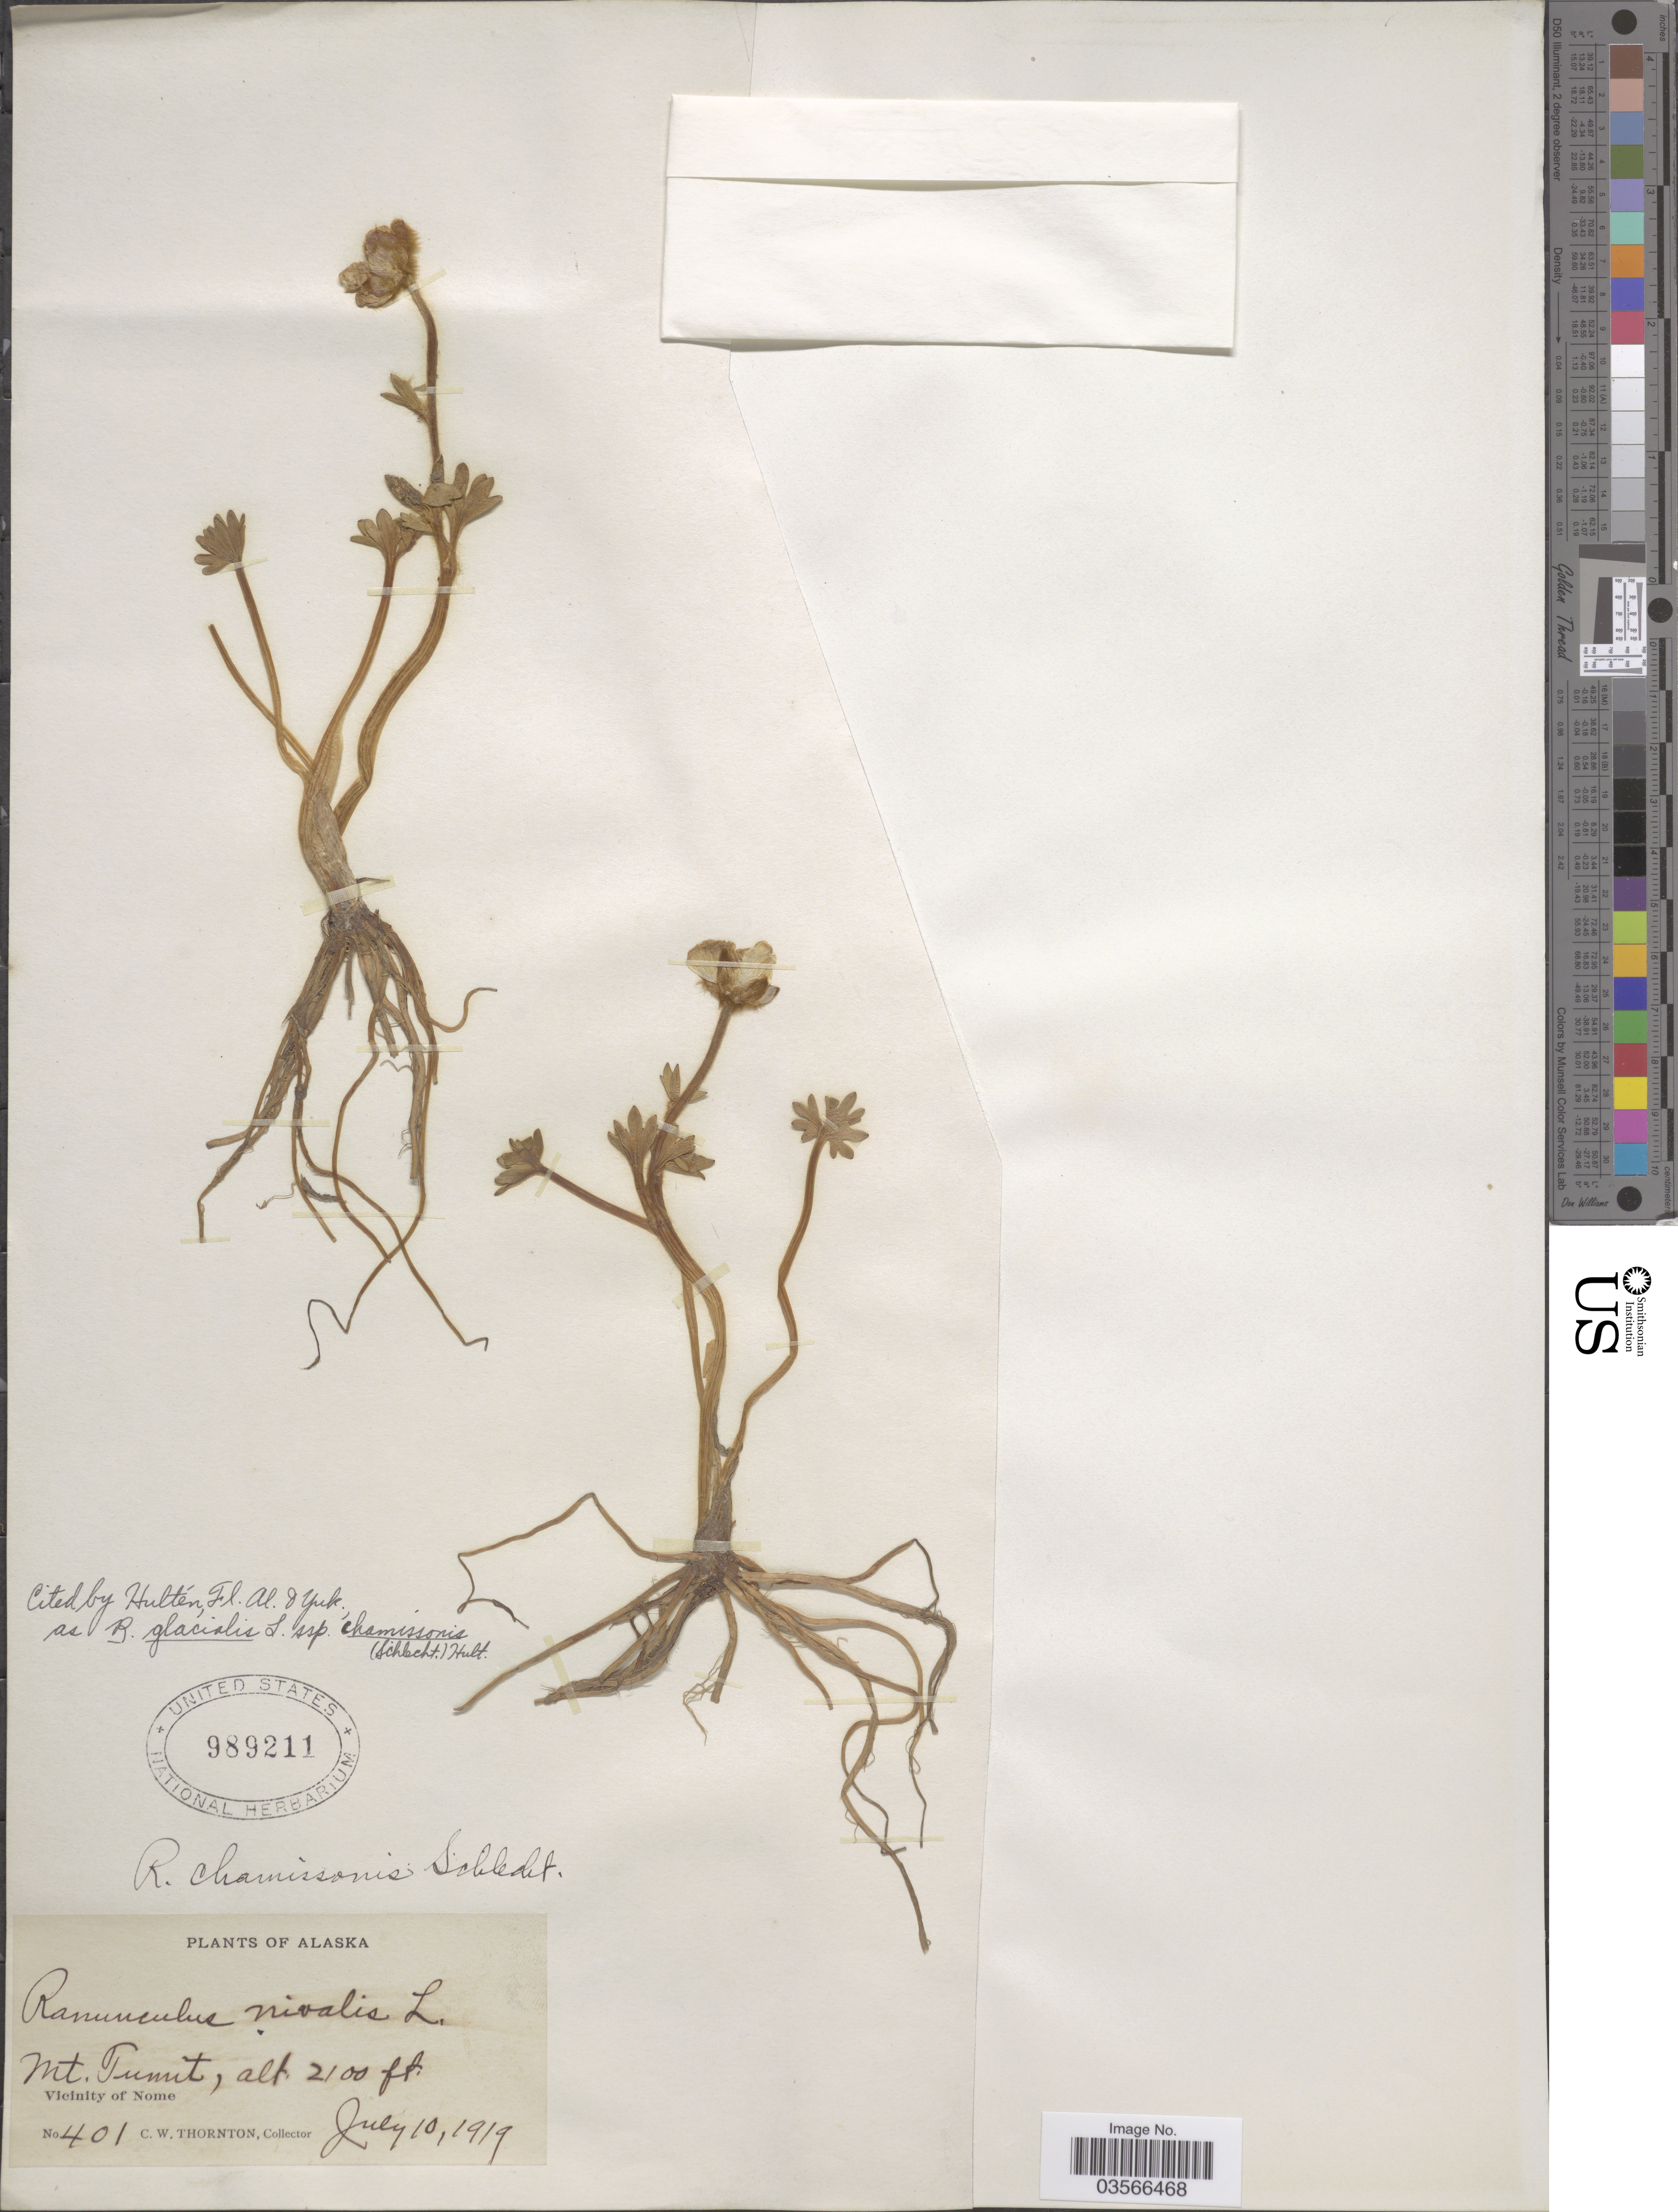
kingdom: Plantae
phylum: Tracheophyta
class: Magnoliopsida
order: Ranunculales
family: Ranunculaceae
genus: Ranunculus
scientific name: Ranunculus glacialis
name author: L.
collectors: C. Thornton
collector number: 401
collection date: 1919-07-10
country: United States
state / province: Alaska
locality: Mt. Tumit. Vicinity of Nome.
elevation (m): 640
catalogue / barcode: US 989211